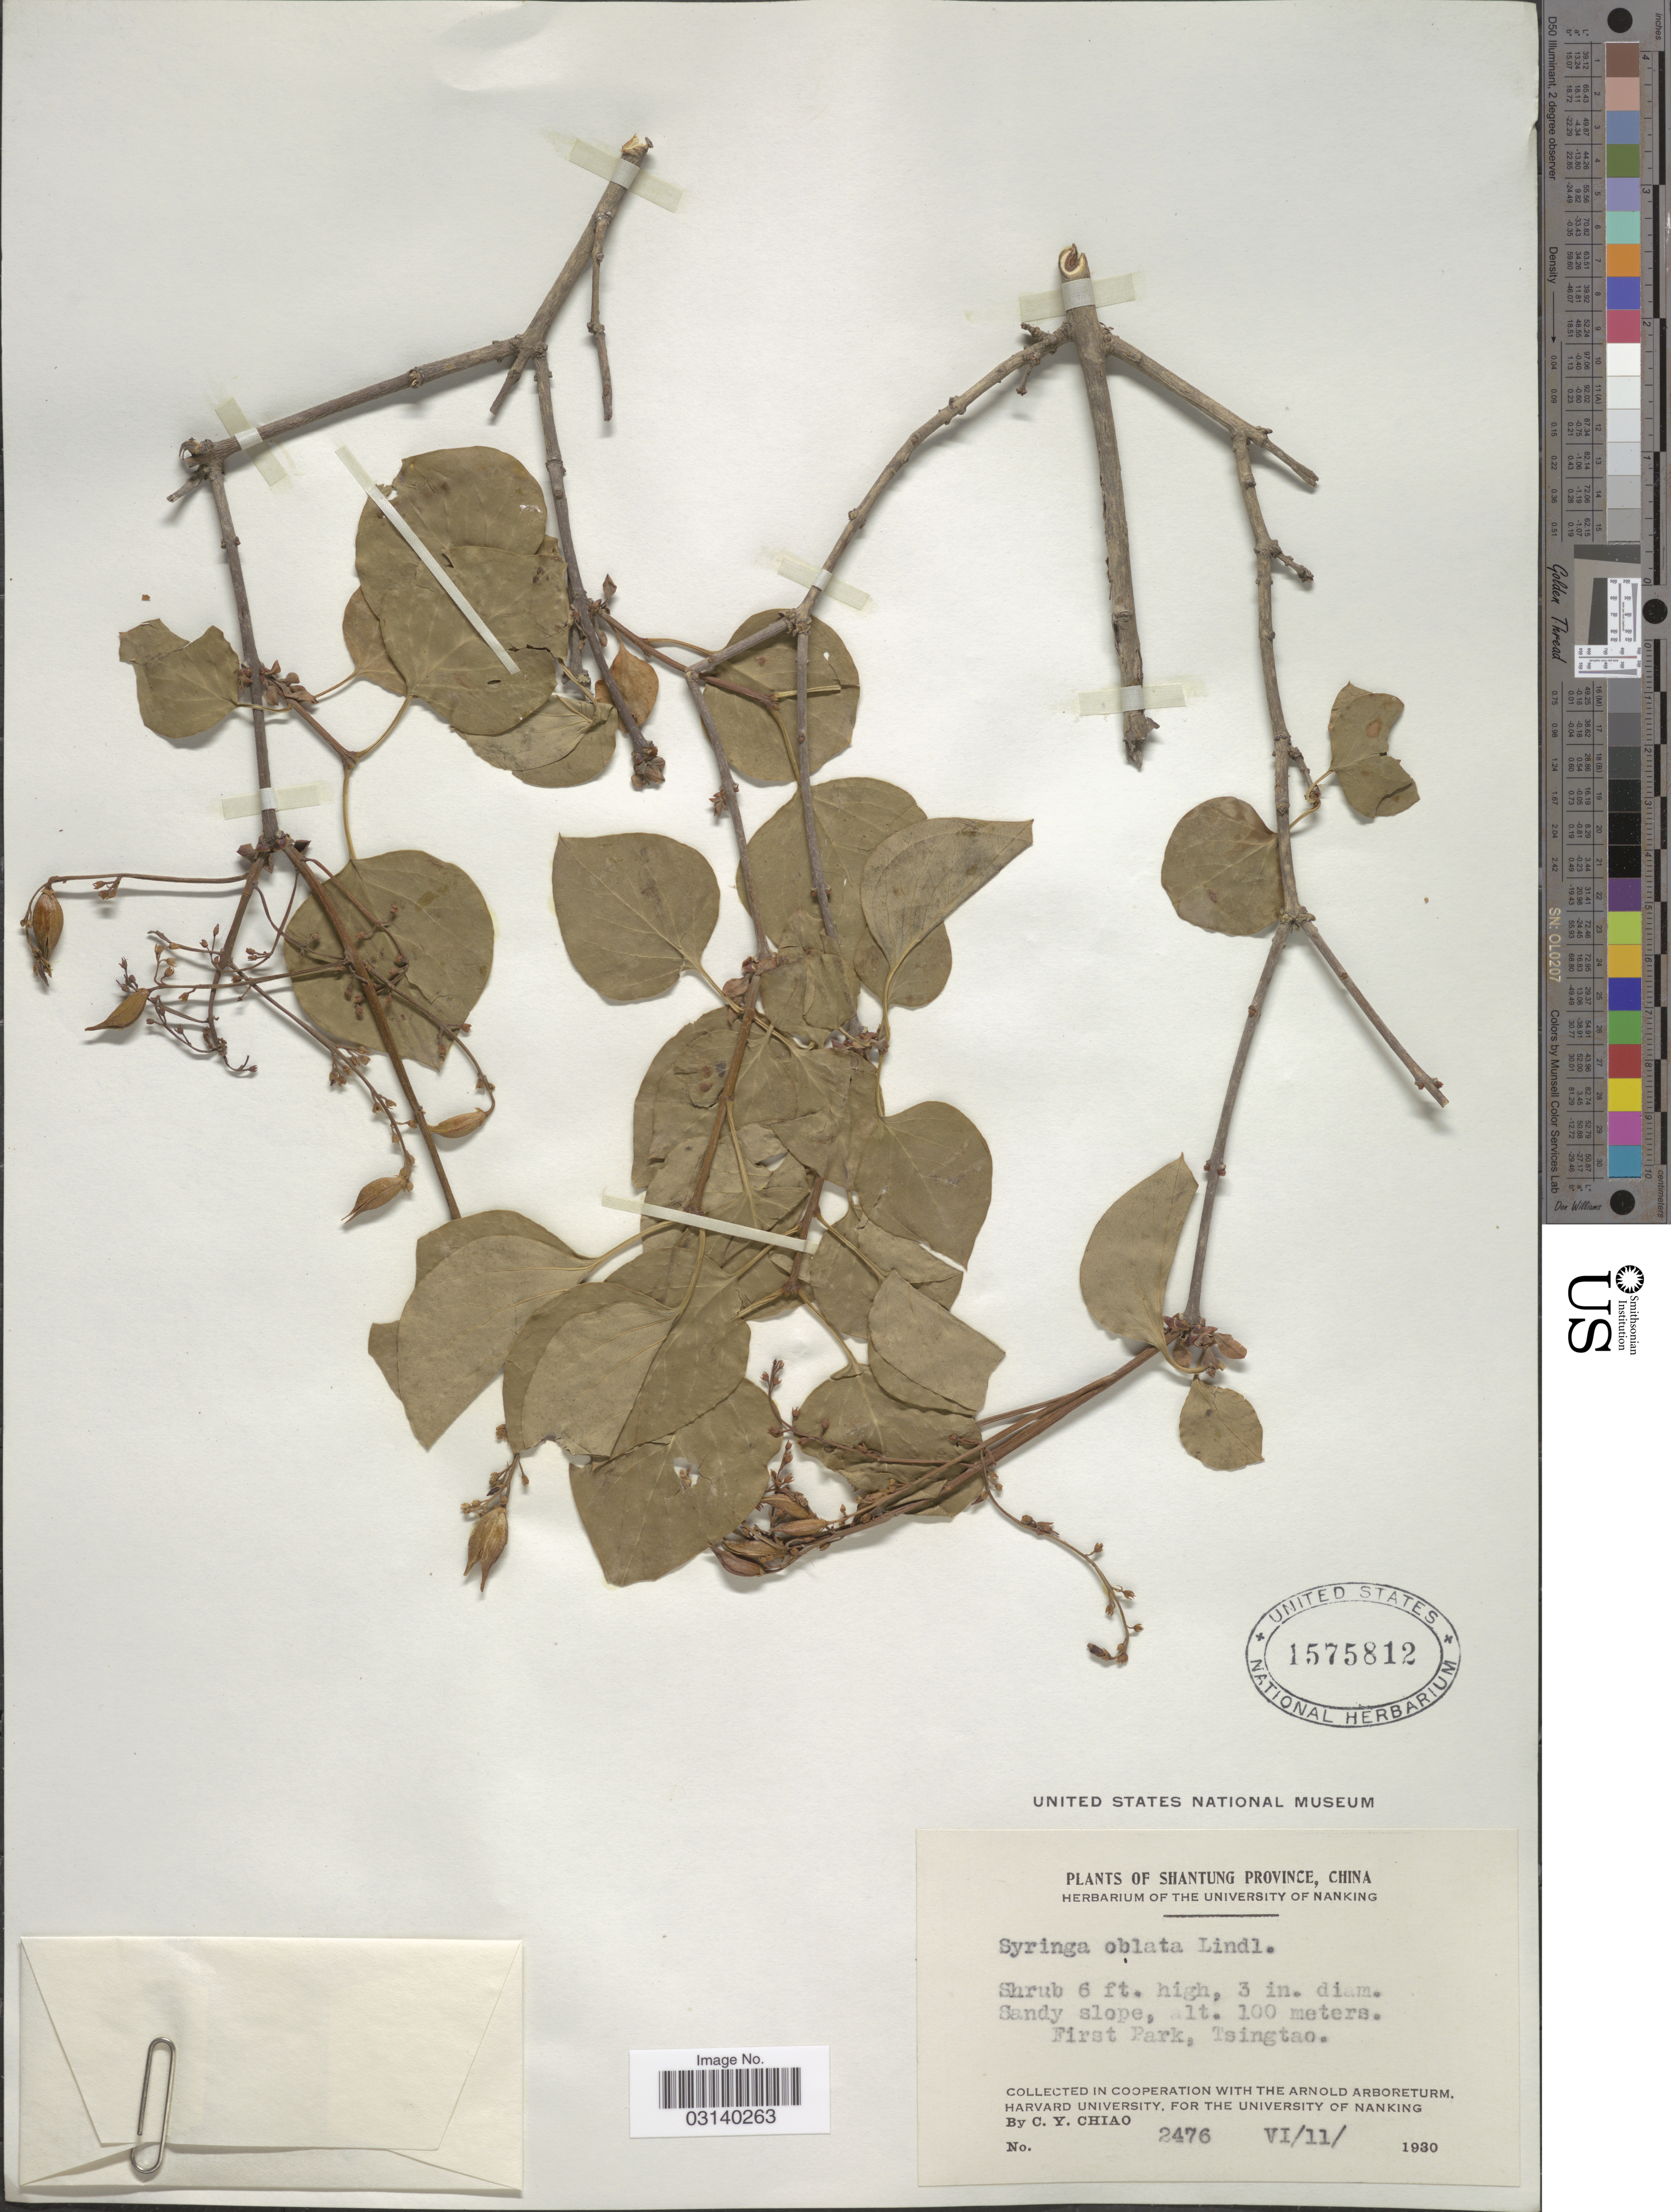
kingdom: Plantae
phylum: Tracheophyta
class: Magnoliopsida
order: Lamiales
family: Oleaceae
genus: Syringa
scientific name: Syringa oblata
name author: Lindl.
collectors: C. Y. Chiao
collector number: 2476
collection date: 1930-06-11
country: China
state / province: Shandong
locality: First Park, Tsingtao. Shantung Province.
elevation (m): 100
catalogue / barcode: US 1575812